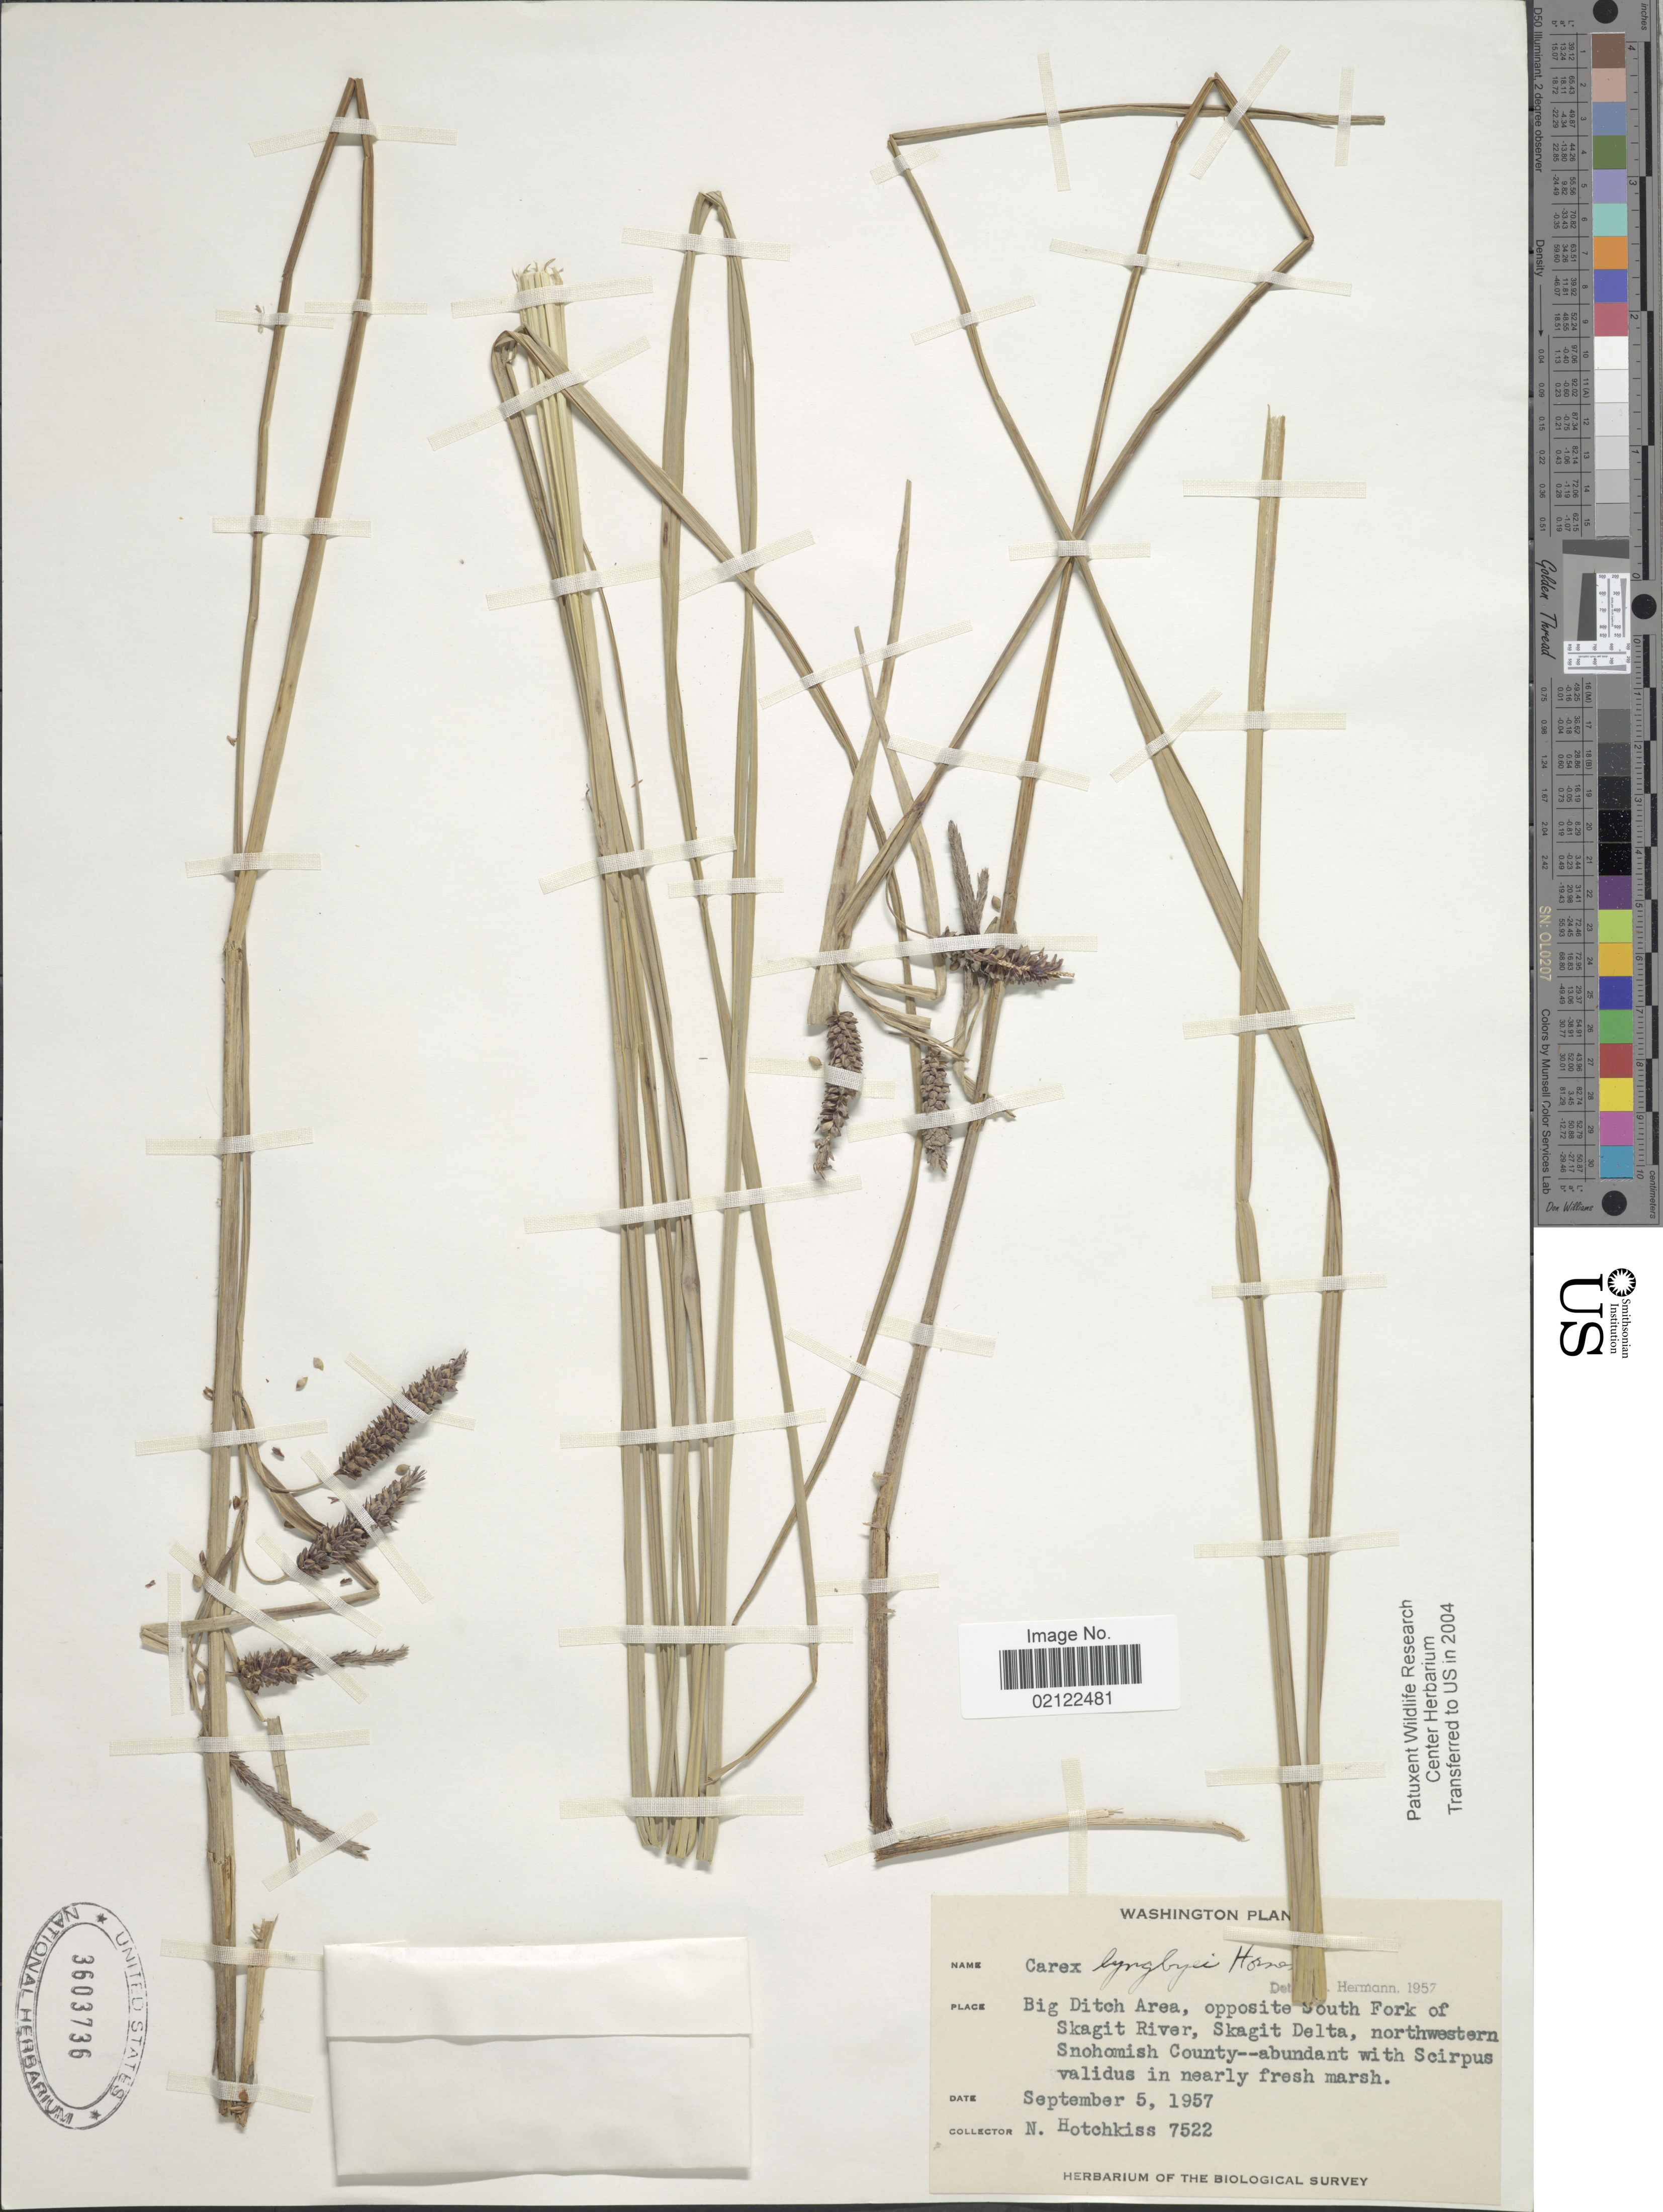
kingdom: Plantae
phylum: Tracheophyta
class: Liliopsida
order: Poales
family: Cyperaceae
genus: Carex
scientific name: Carex lyngbyei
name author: Hornem.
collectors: N. Hotchkiss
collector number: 7522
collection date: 1957-09-05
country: United States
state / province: Washington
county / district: Snohomish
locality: Big Ditch Area, opposite South Fork of Skagit River, Skagit Delta, northwestern Snohomish County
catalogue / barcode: US 3603736